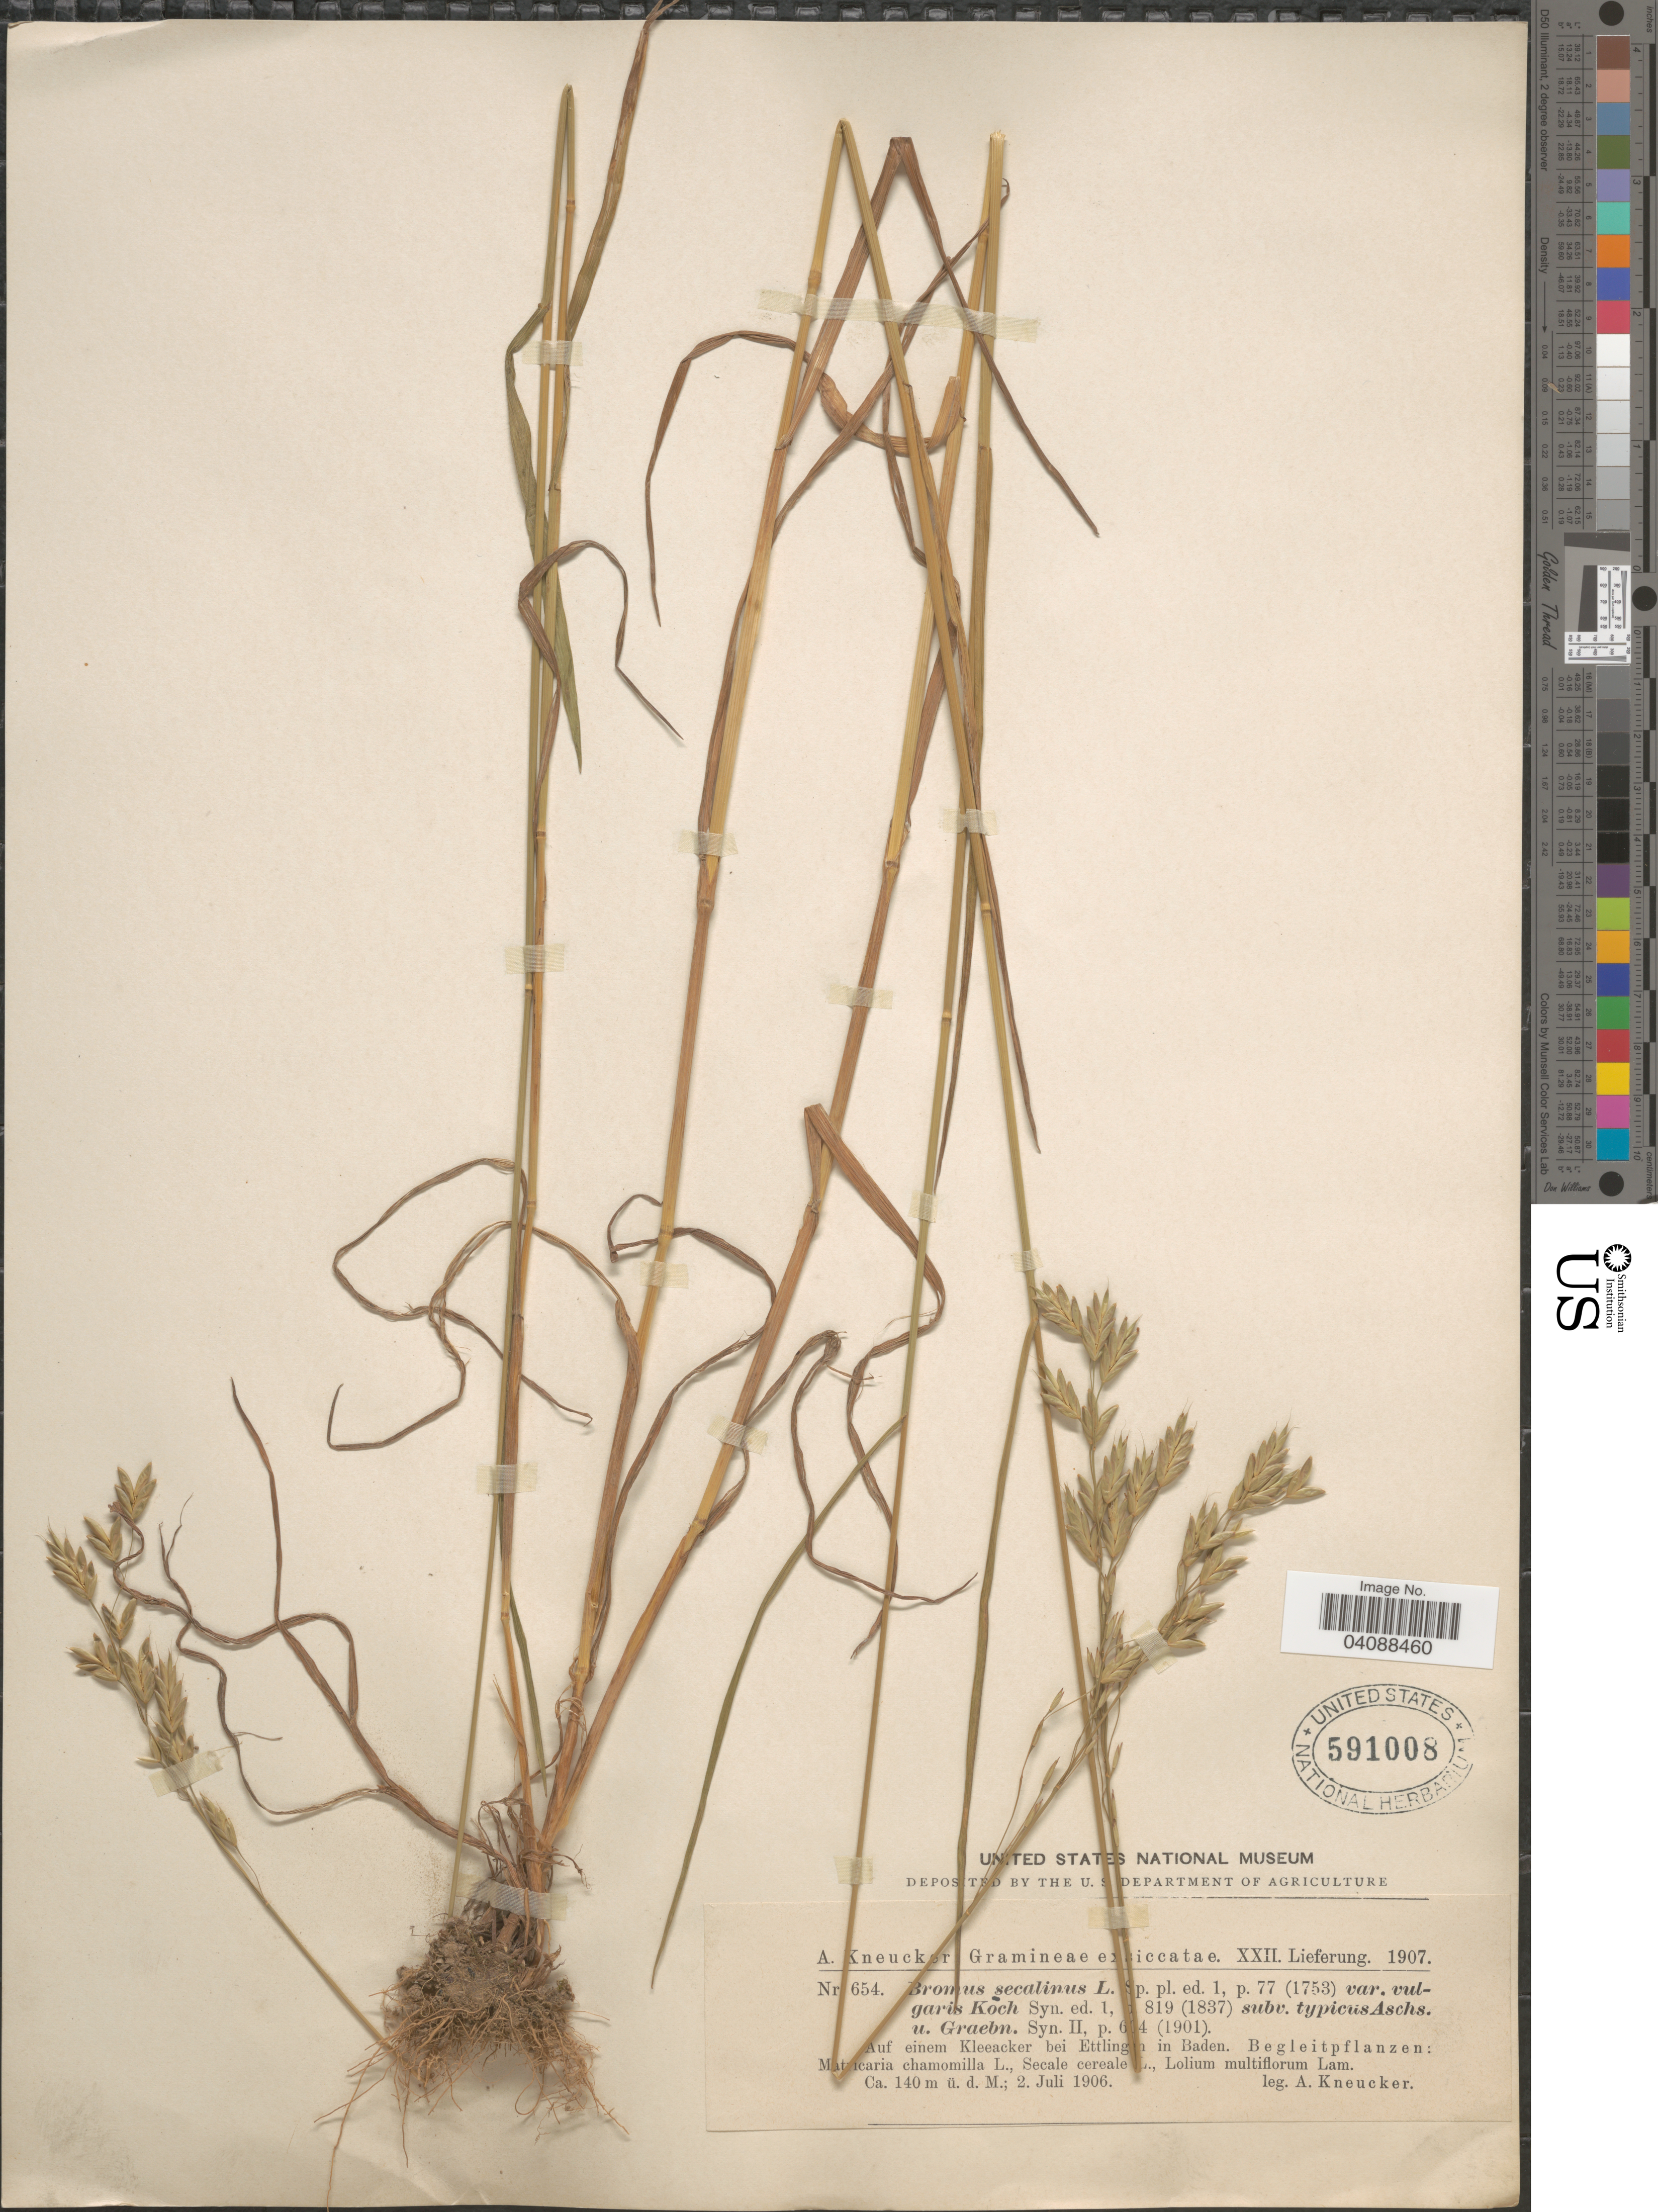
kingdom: Plantae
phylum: Tracheophyta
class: Liliopsida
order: Poales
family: Poaceae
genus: Bromus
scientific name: Bromus secalinus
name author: L.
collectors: A. Kneucker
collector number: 654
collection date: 1906-07-02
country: Germany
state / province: Baden-Württemberg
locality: Auf einem Kleeacker bei Ettling [illegible text]n in Baden.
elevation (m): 140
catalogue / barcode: US 591008